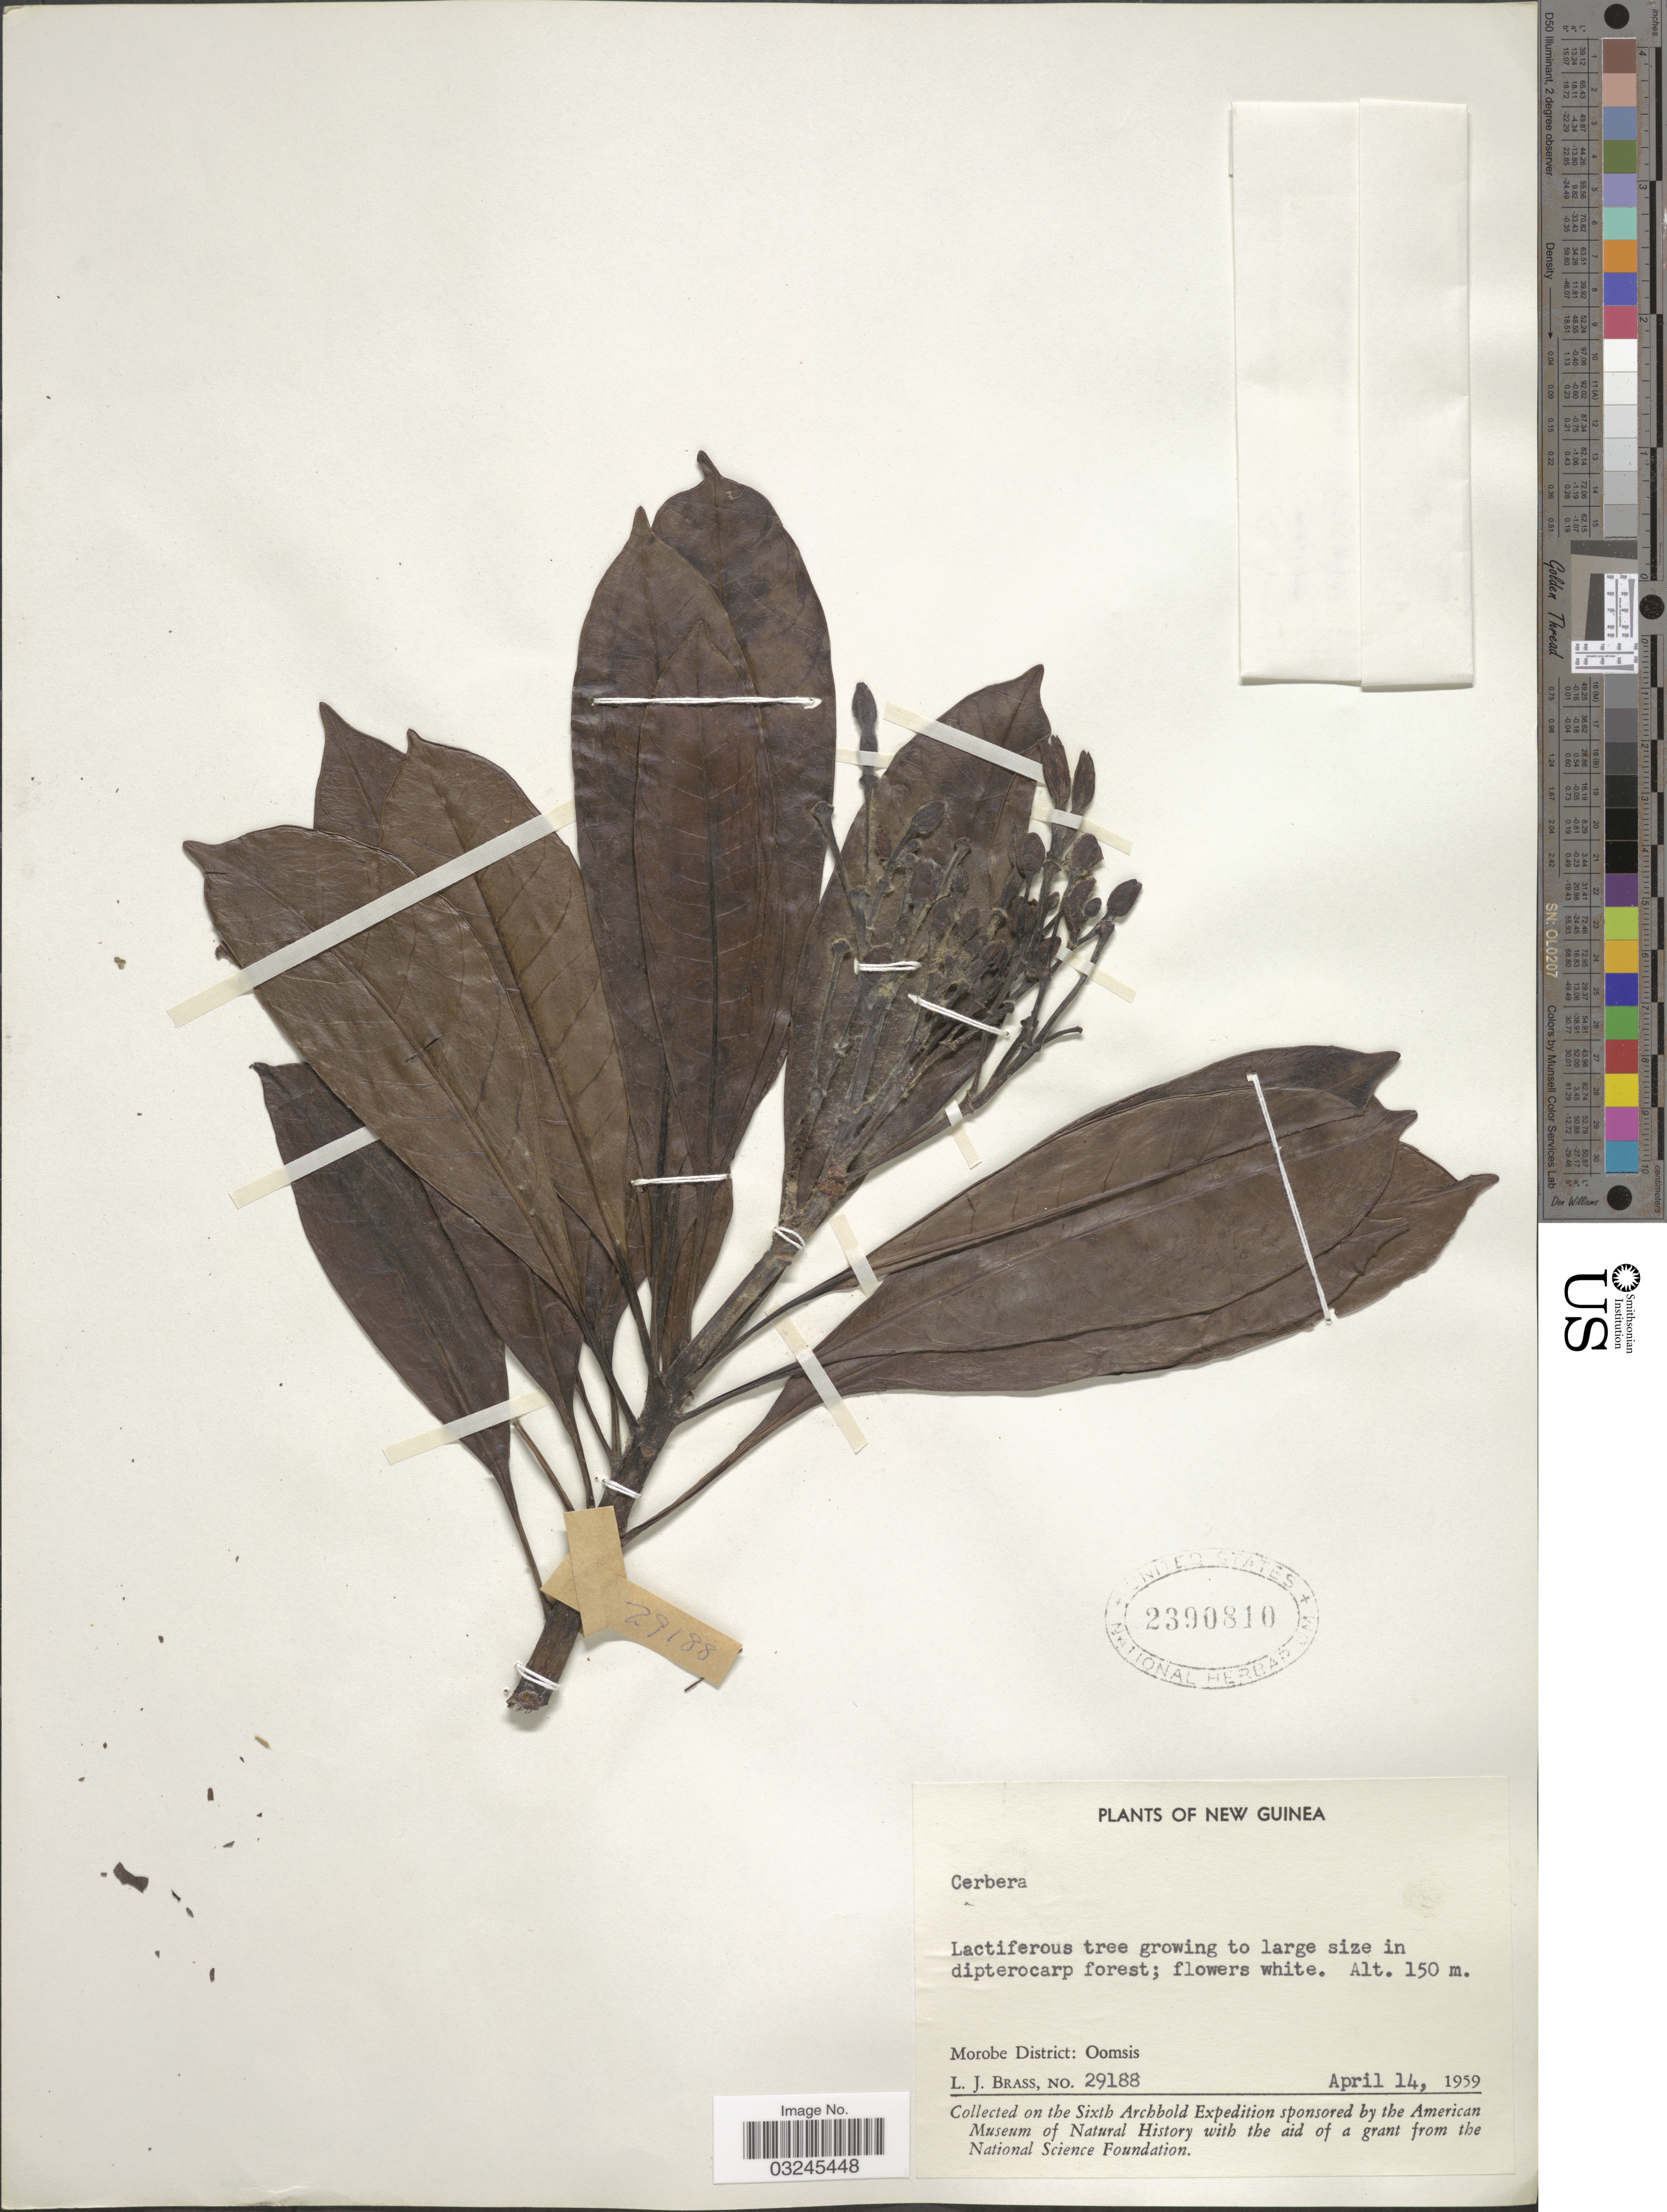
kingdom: Plantae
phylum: Tracheophyta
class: Magnoliopsida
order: Gentianales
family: Apocynaceae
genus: Cerbera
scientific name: Cerbera sp.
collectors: L. J. Brass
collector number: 29188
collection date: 1959-04-14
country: Papua New Guinea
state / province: Morobe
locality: Morobe District: Oomsis.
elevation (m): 150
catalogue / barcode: US 2390810